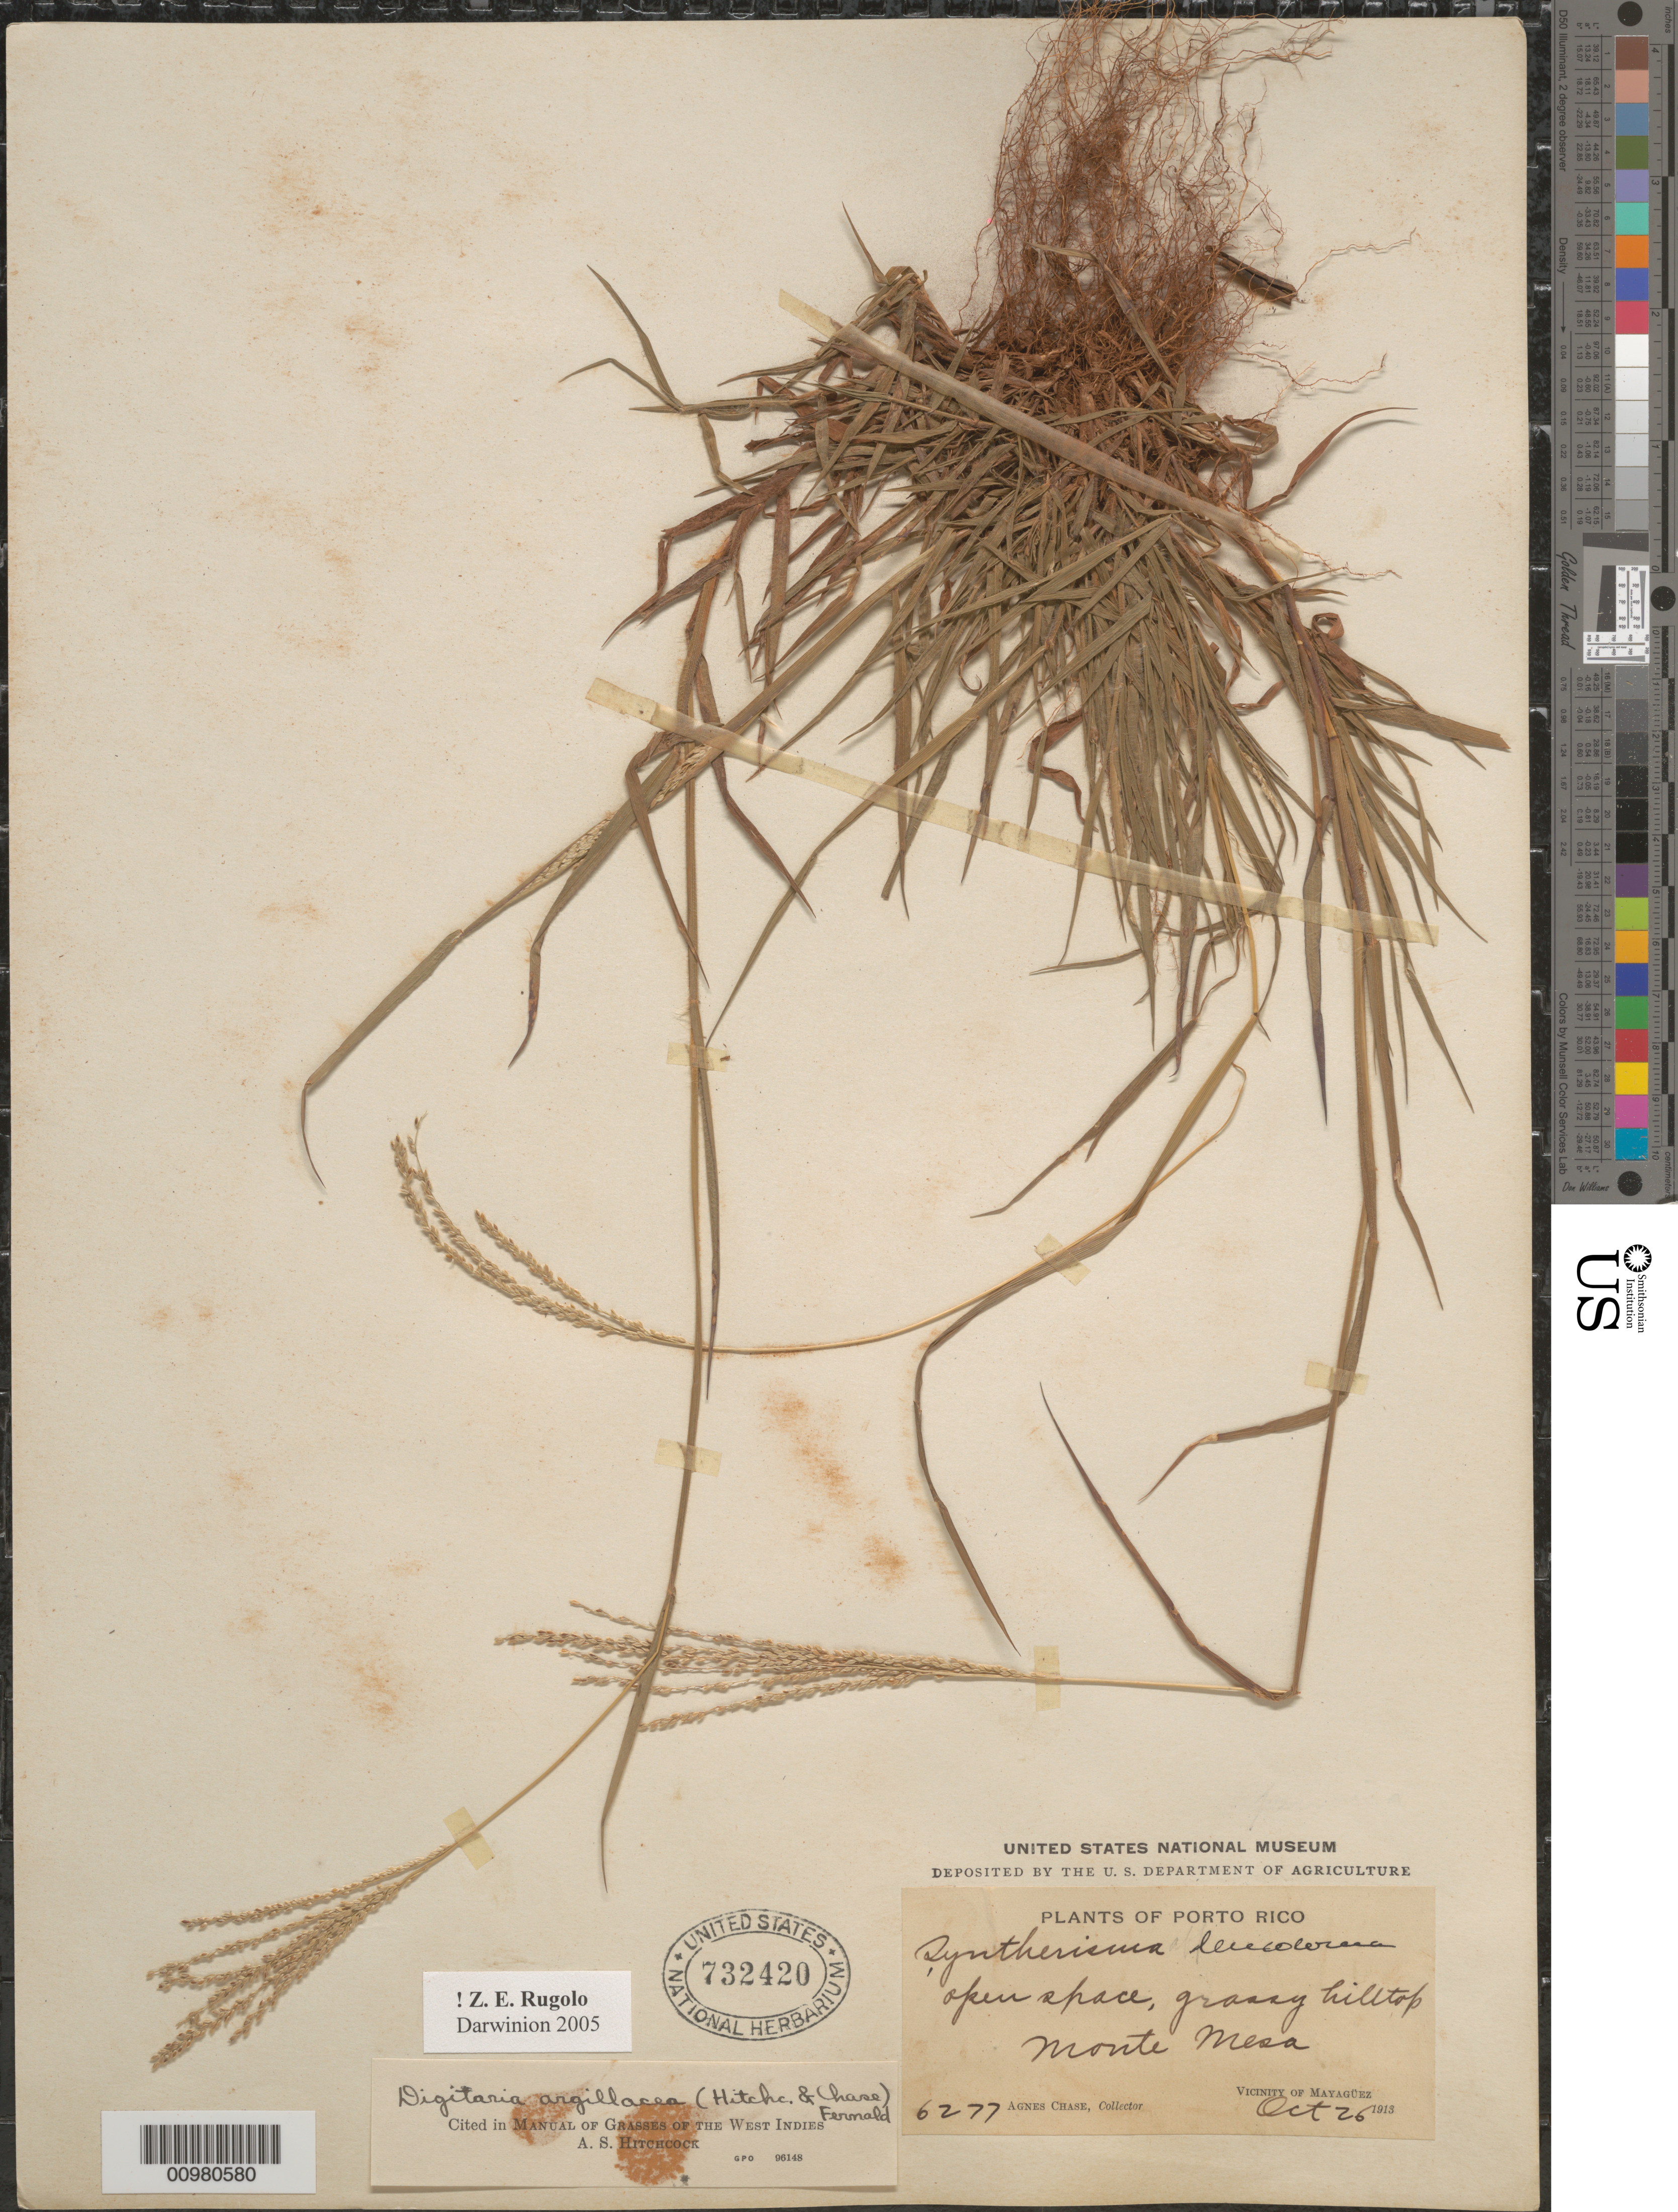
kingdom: Plantae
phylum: Tracheophyta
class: Liliopsida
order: Poales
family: Poaceae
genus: Digitaria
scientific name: Digitaria argillacea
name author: (Hitchc. & Chase) Fernald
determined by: Rúgolo, Z.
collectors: A. Chase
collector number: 6277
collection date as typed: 26 Oct 1913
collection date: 1913-10-26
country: Puerto Rico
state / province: Mayagüez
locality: Monte Mesa.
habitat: Open space, grassy hilltop.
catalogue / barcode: US 732420